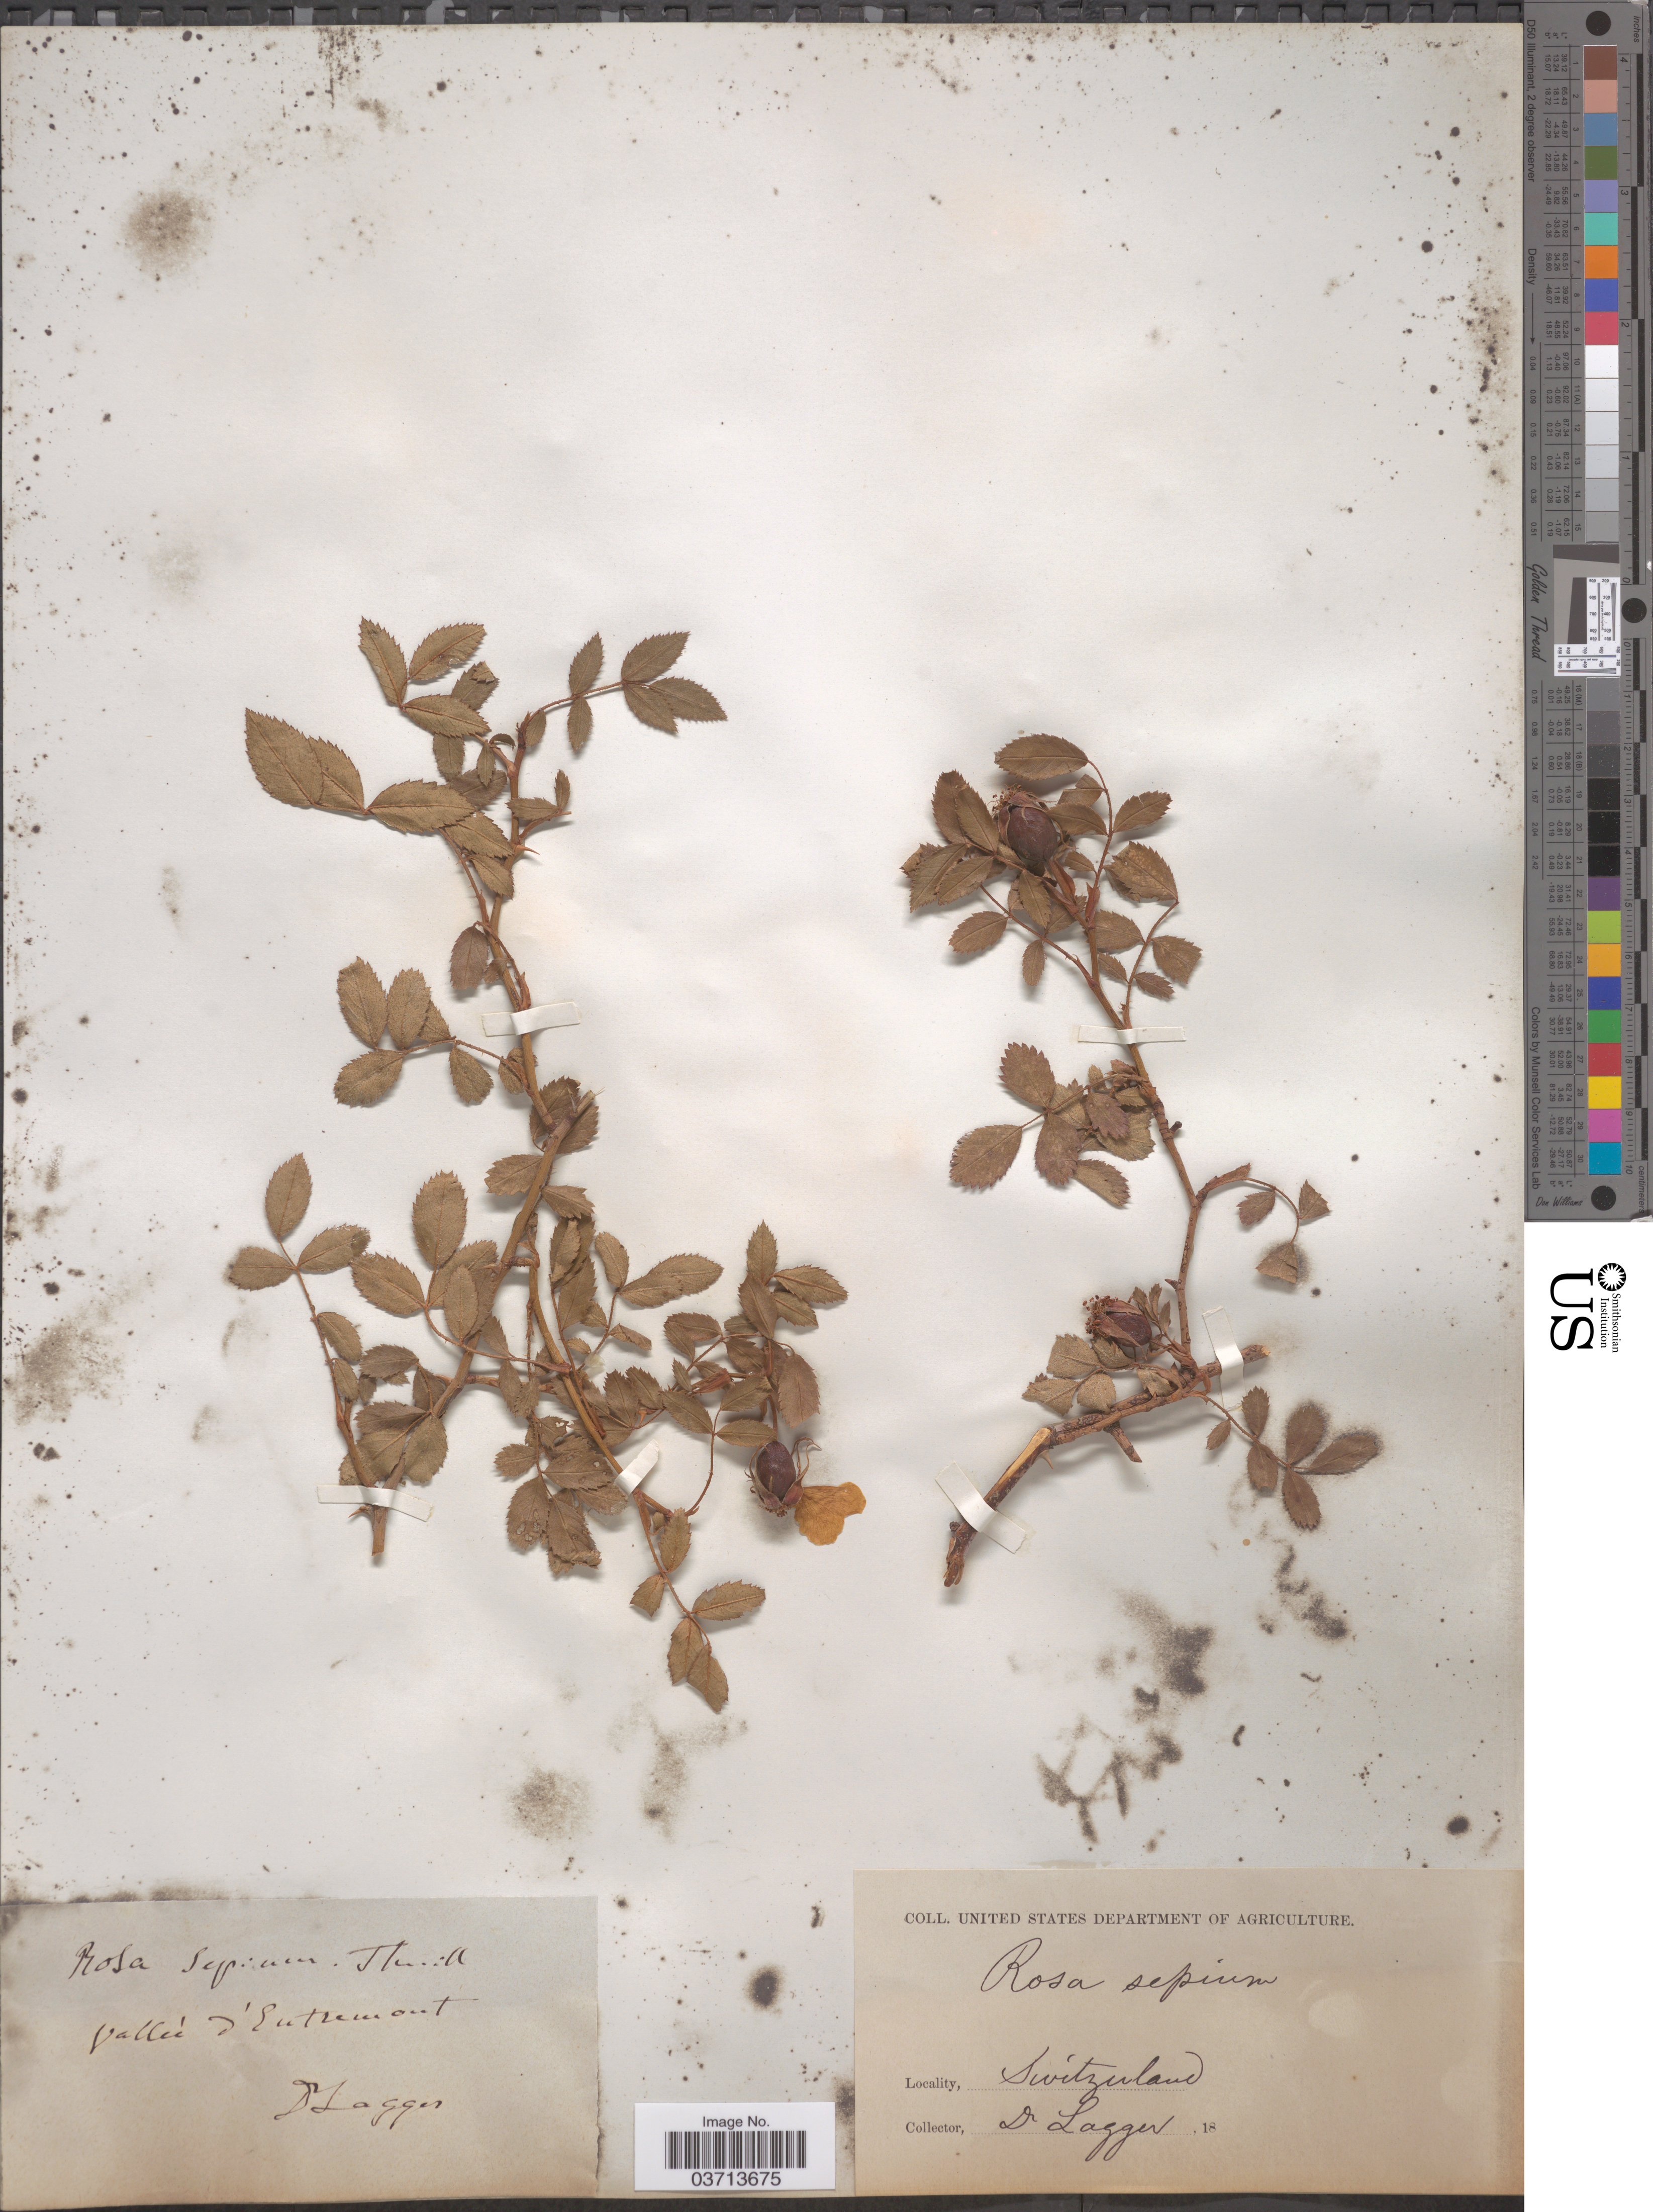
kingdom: Plantae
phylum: Tracheophyta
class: Magnoliopsida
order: Rosales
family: Rosaceae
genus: Rosa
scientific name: Rosa sepium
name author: Thuill.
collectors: F. J. Lagger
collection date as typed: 18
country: Switzerland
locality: Valleè d'Entremont.